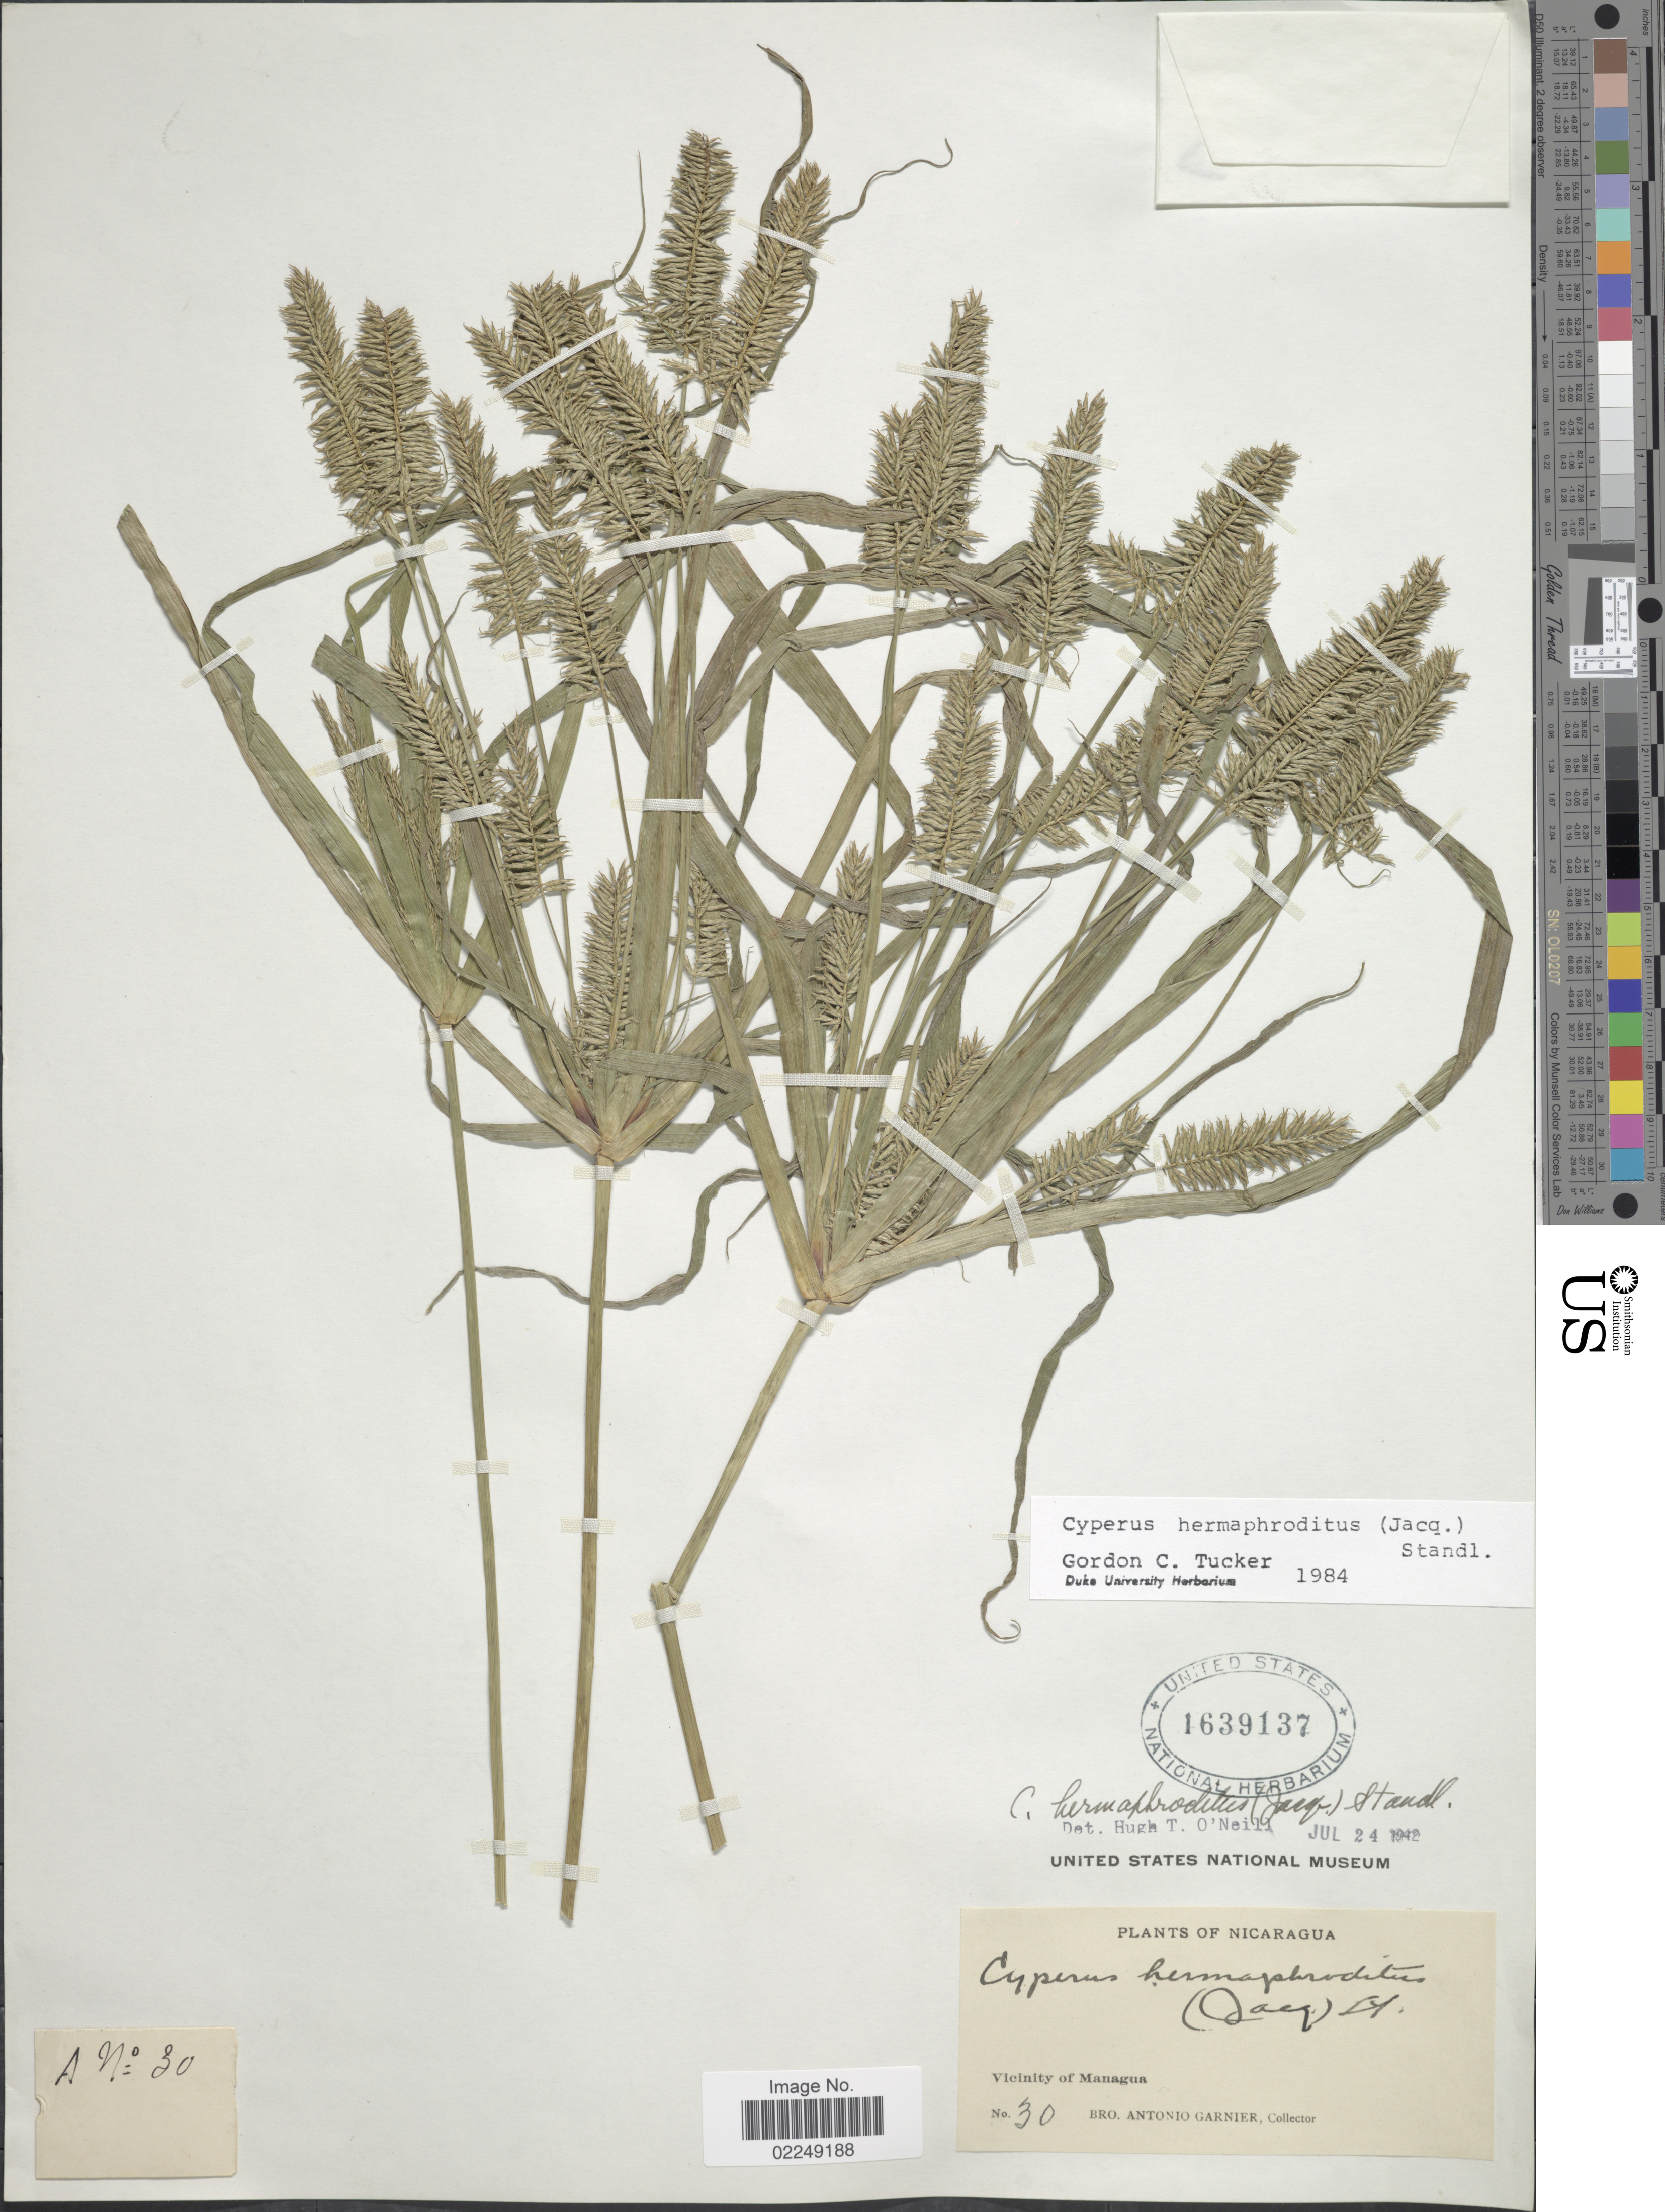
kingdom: Plantae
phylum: Tracheophyta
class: Liliopsida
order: Poales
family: Cyperaceae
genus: Cyperus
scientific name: Cyperus hermaphroditus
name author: (Jacq.) Standl.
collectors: Bro. A. Garnier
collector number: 30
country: Nicaragua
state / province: Managua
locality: Vicinity of Managua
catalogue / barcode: US 1639137